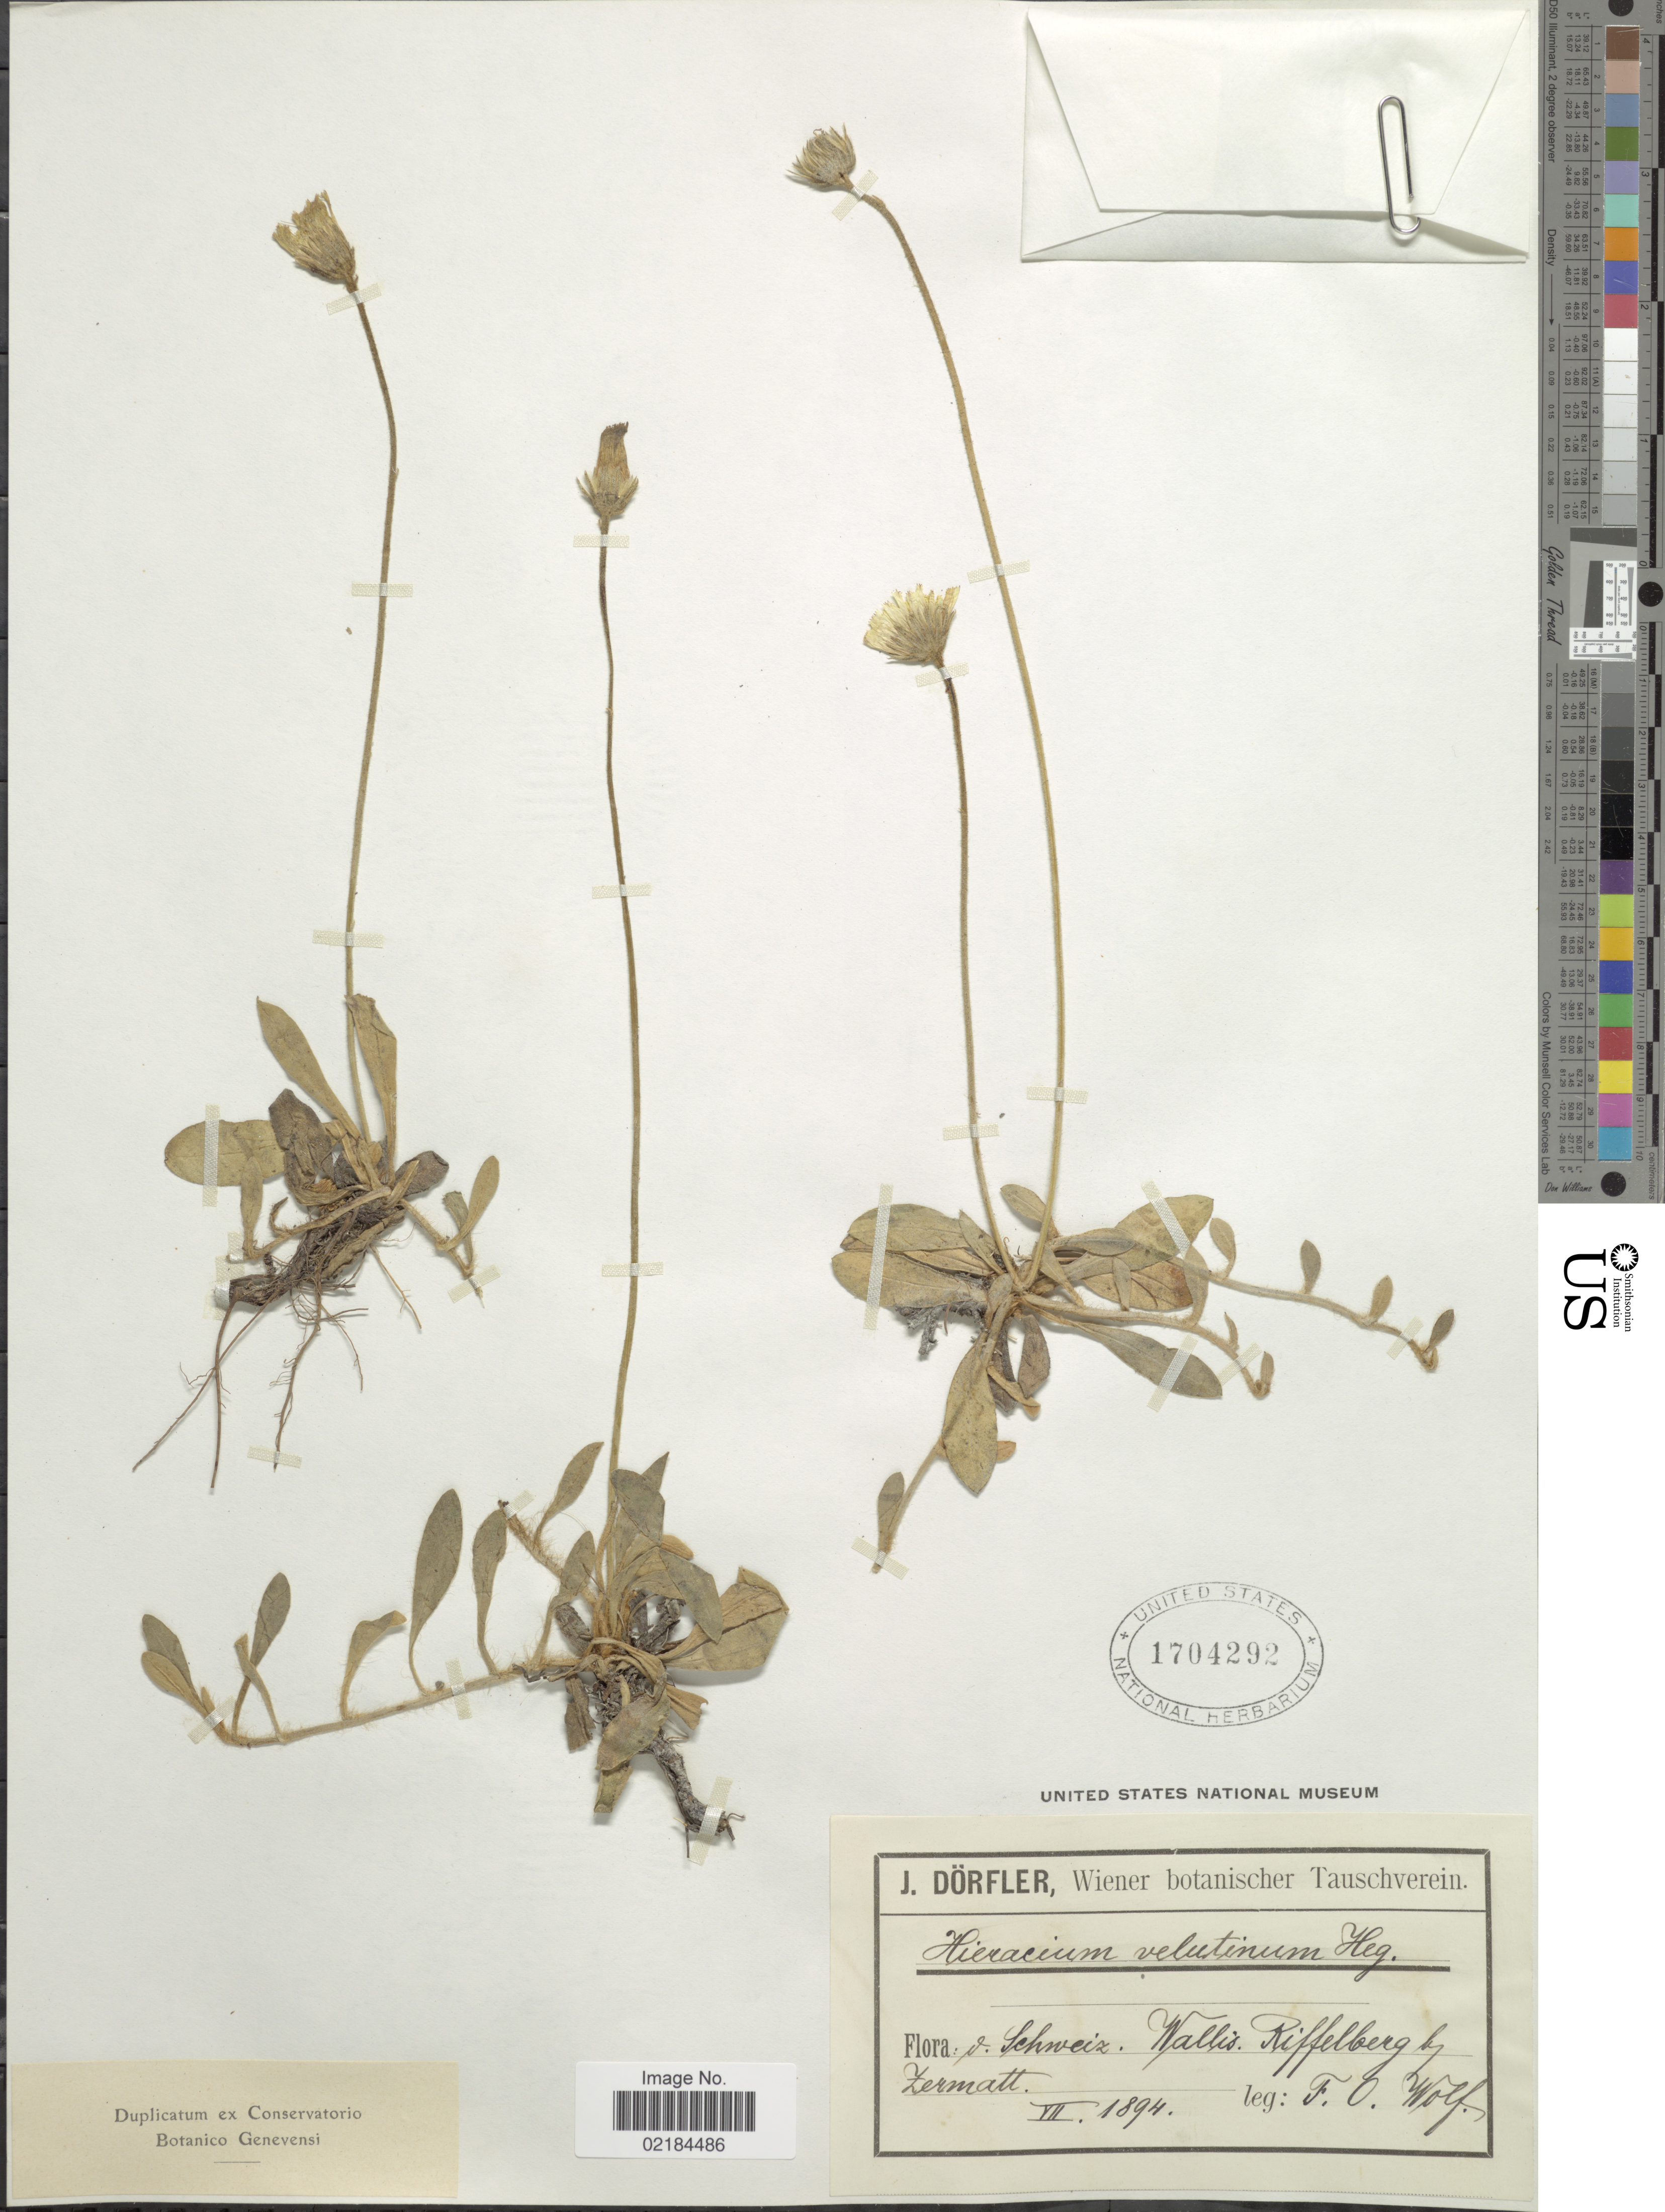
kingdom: Plantae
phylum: Tracheophyta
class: Magnoliopsida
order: Asterales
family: Asteraceae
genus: Pilosella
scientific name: Pilosella velutina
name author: (Froel.) F.W. Schultz & Sch. Bip.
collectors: F. Wolf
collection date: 1894-07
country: Switzerland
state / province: Schwyz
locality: V. Schweiz, Wallis, Riffelberg by Zermatt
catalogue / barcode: US 1704292